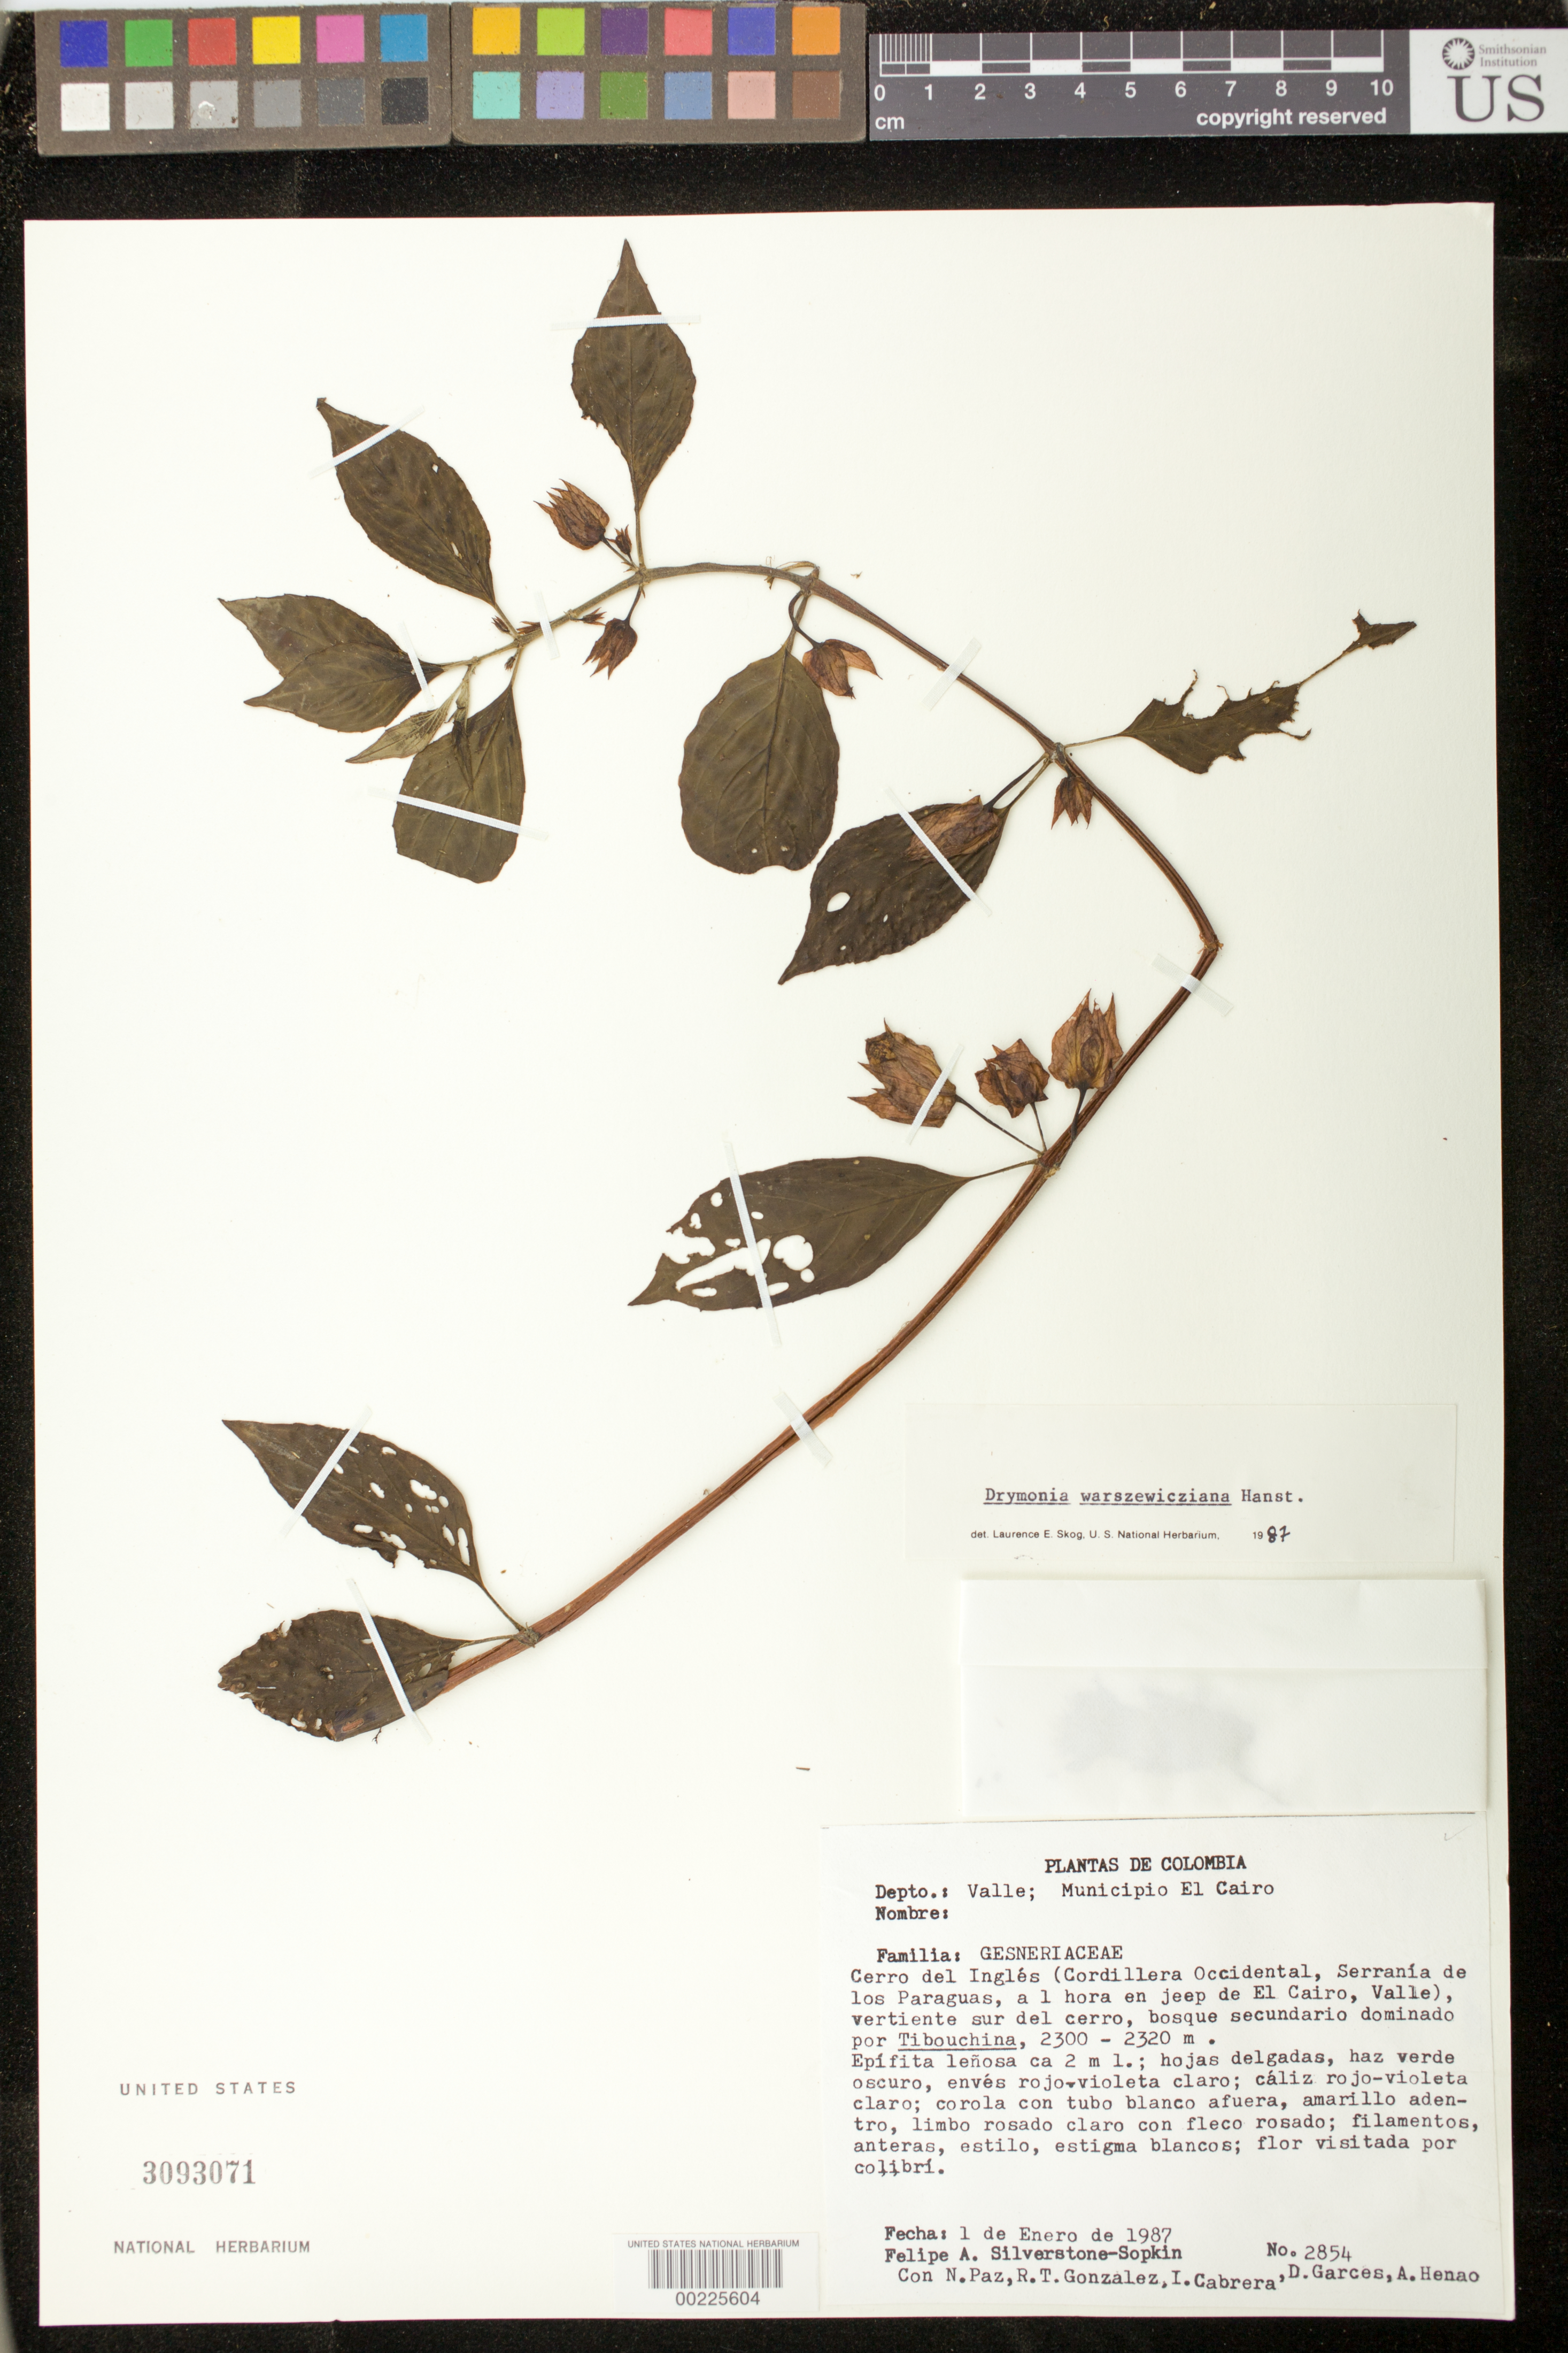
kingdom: Plantae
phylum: Tracheophyta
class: Magnoliopsida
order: Lamiales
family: Gesneriaceae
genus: Drymonia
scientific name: Drymonia warszewicziana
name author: Hanst.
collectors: P. A. Silverstone-Sopkin & et al.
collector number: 2854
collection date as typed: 01 Jan 1987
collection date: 1987-01-01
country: Colombia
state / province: Valle del Cauca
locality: Mun. El Cairo, Cerro del Ingles (Cordillera Occidental, Serrania de los Paraguas, 1 hr by jeep from El Cairo), S slope of cerro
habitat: Secondary forest dominated by Tibouchina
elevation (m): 2300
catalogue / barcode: US 3093071